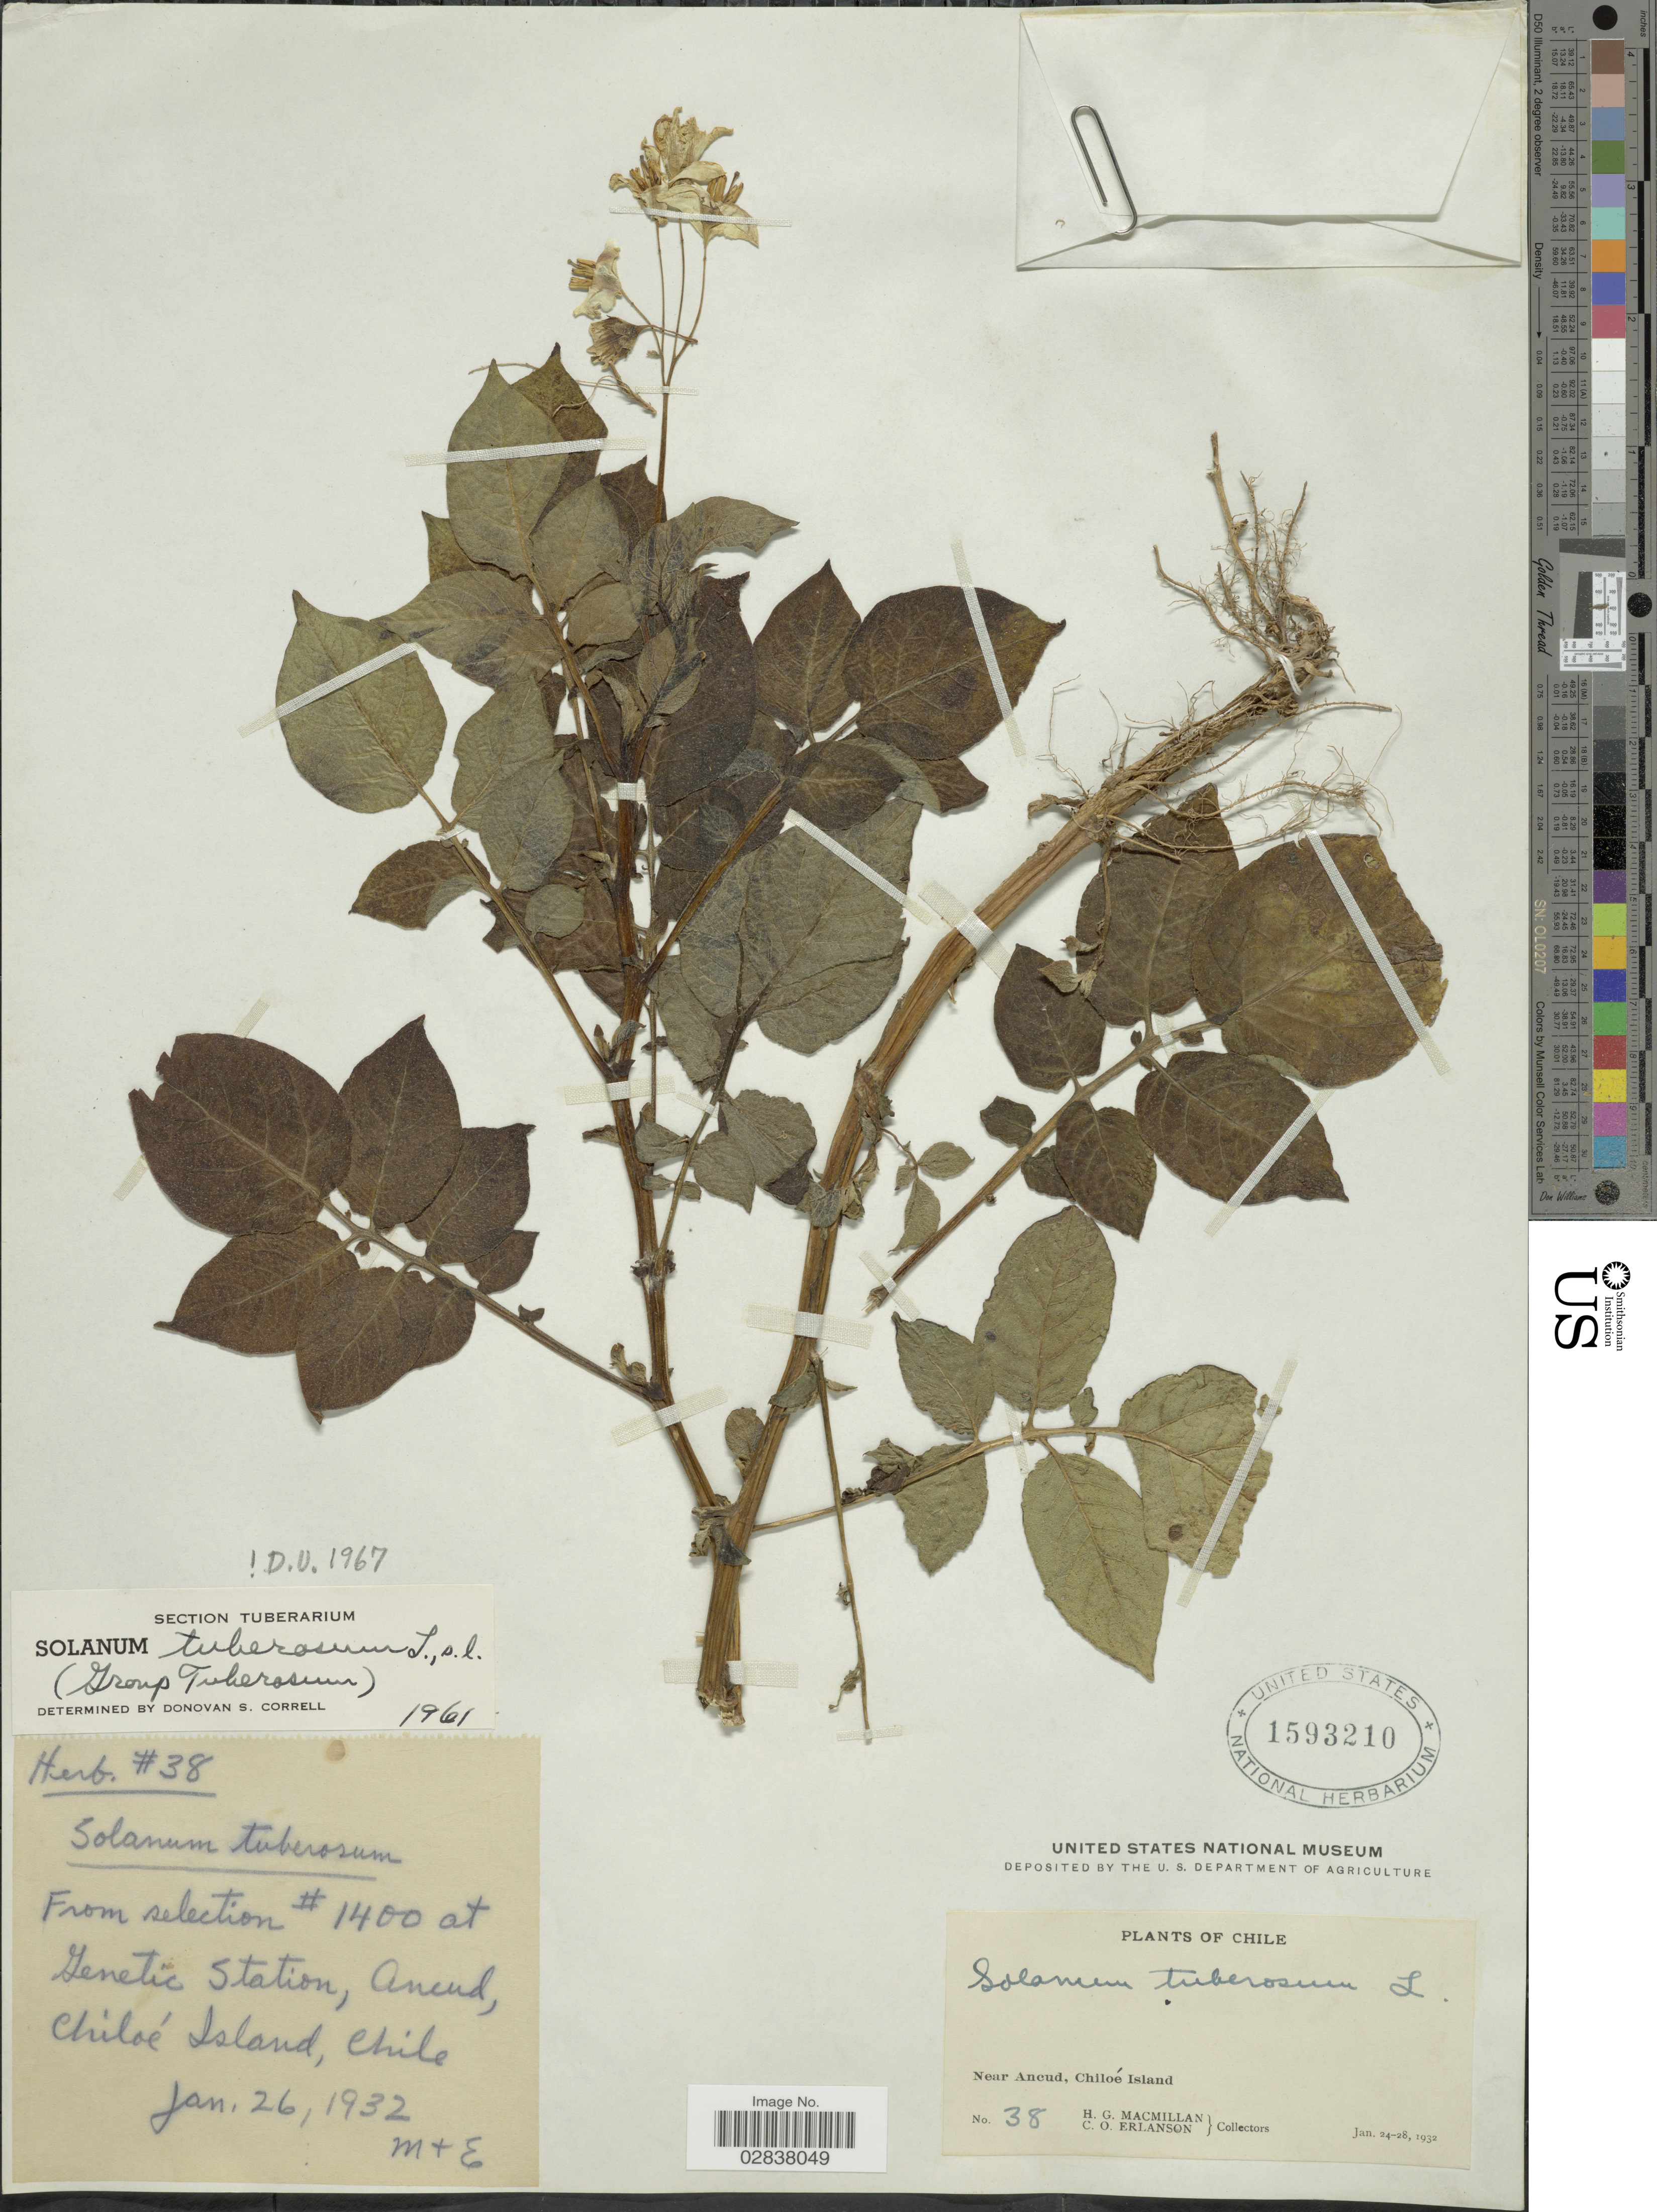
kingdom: Plantae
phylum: Tracheophyta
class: Magnoliopsida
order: Solanales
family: Solanaceae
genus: Solanum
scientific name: Solanum tuberosum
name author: L.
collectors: H. MacMillan & C. O. Erlanson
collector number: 38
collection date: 1932-01-26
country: Chile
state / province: Arica y Parinacota (XV)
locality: From selection, Tenetic Station, Anend, Chiloé Island.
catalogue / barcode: US 1593210